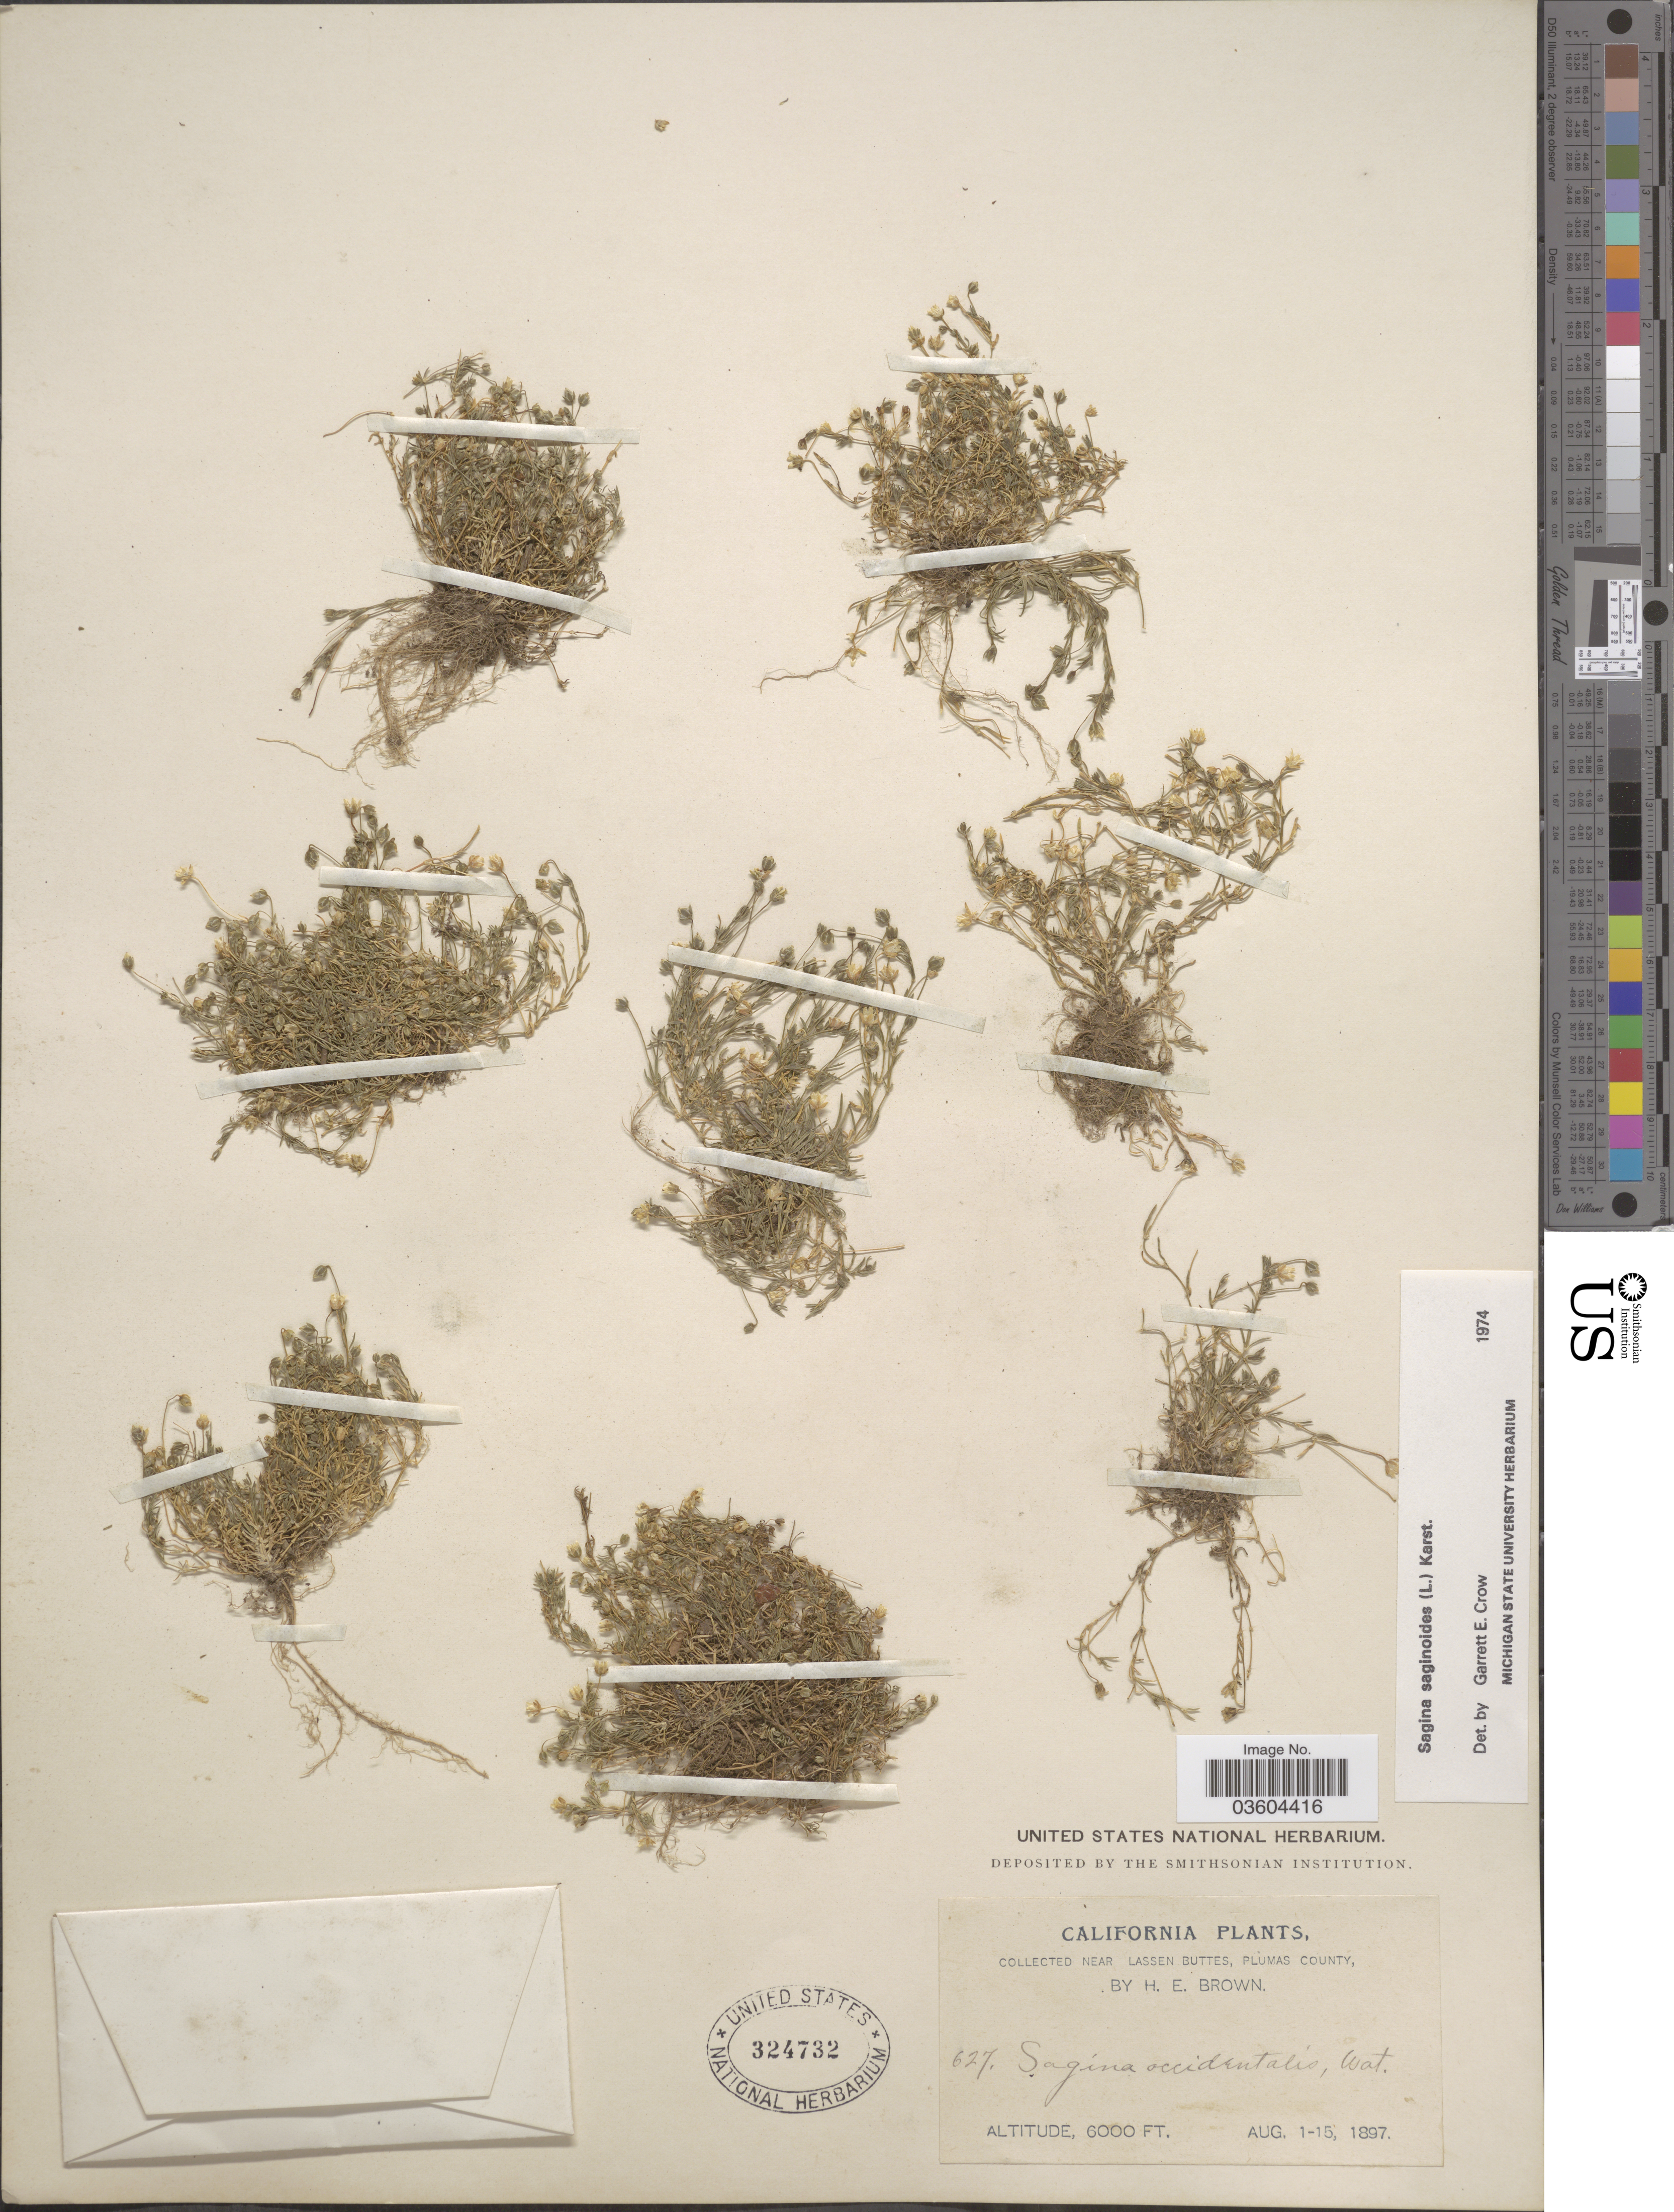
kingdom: Plantae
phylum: Tracheophyta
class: Magnoliopsida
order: Caryophyllales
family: Caryophyllaceae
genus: Sagina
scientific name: Sagina saginoides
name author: (L.) H. Karst.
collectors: H. E. Brown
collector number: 627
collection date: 1897-08-01/1897-08-15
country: United States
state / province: California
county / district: Plumas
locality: Near Lassen Buttes, Plumas County.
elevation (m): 1829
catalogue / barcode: US 324732